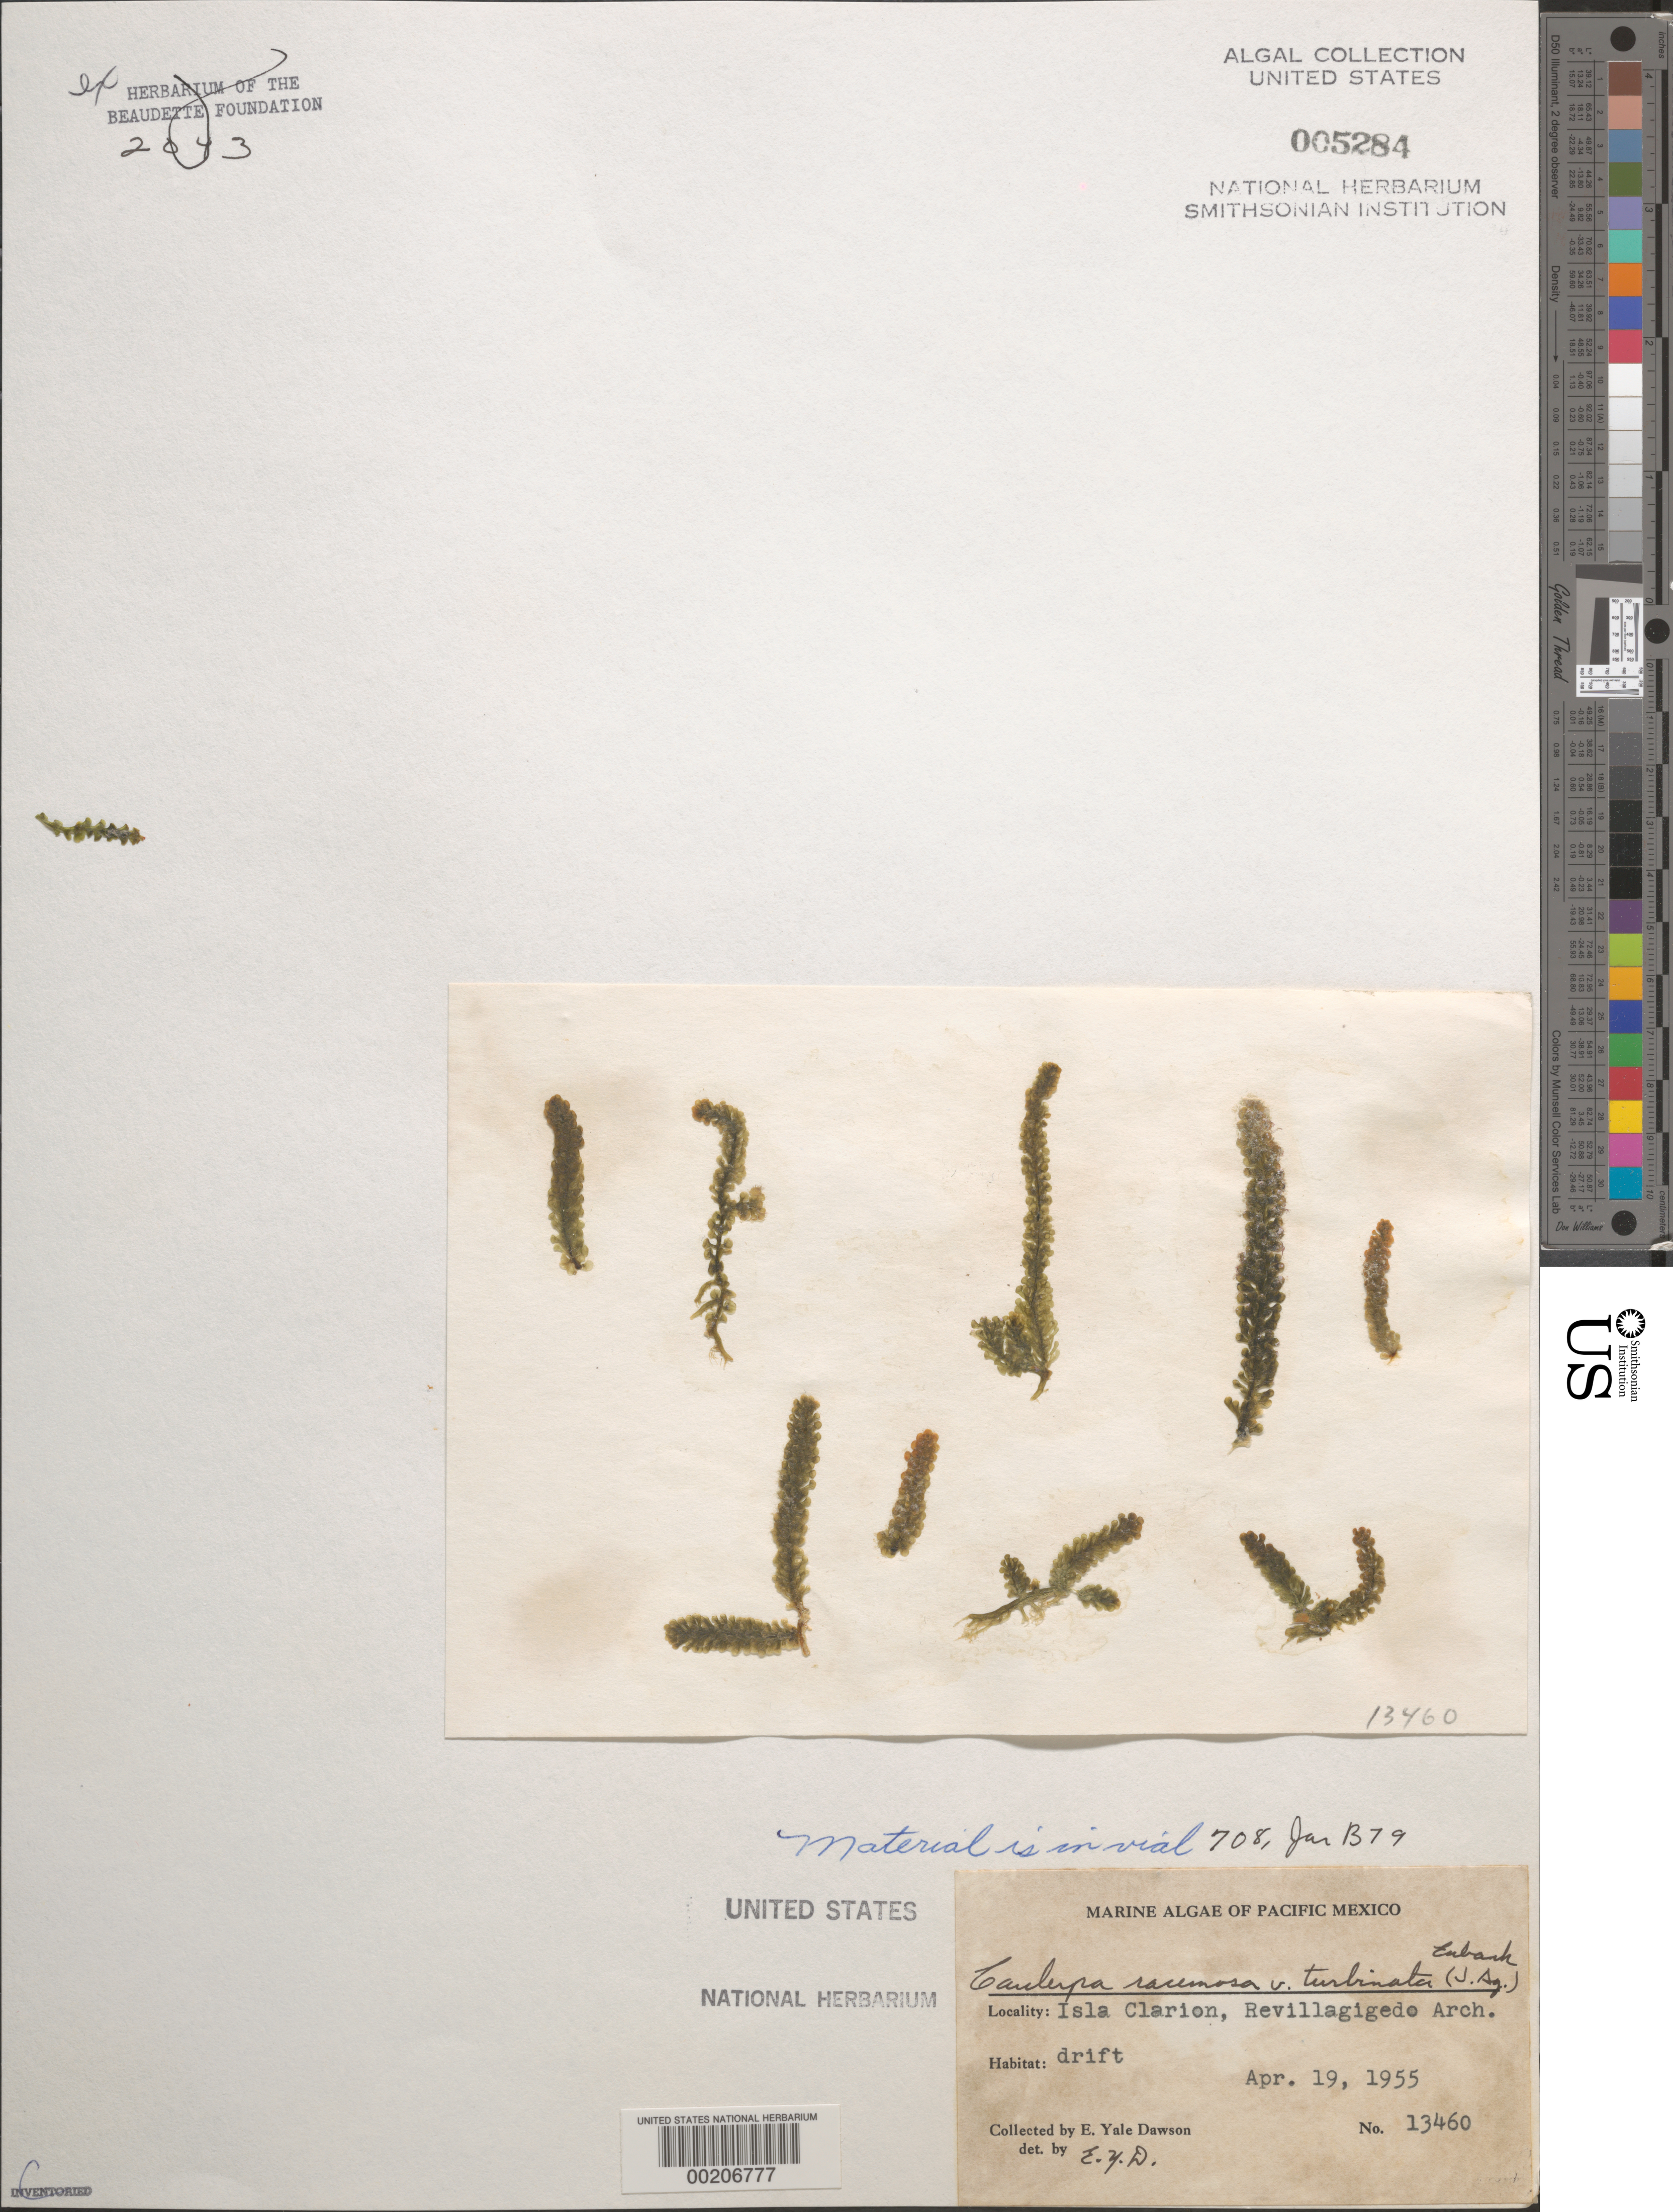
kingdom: Plantae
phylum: Chlorophyta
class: Ulvophyceae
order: Bryopsidales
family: Caulerpaceae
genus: Caulerpa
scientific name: Caulerpa racemosa var. turbinata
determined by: Dawson, E. Y.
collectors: E. Y. Dawson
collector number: EYD 13460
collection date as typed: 19 Apr 1955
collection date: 1955-04-19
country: Mexico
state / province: Colima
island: Isla Clarion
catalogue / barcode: US 5284